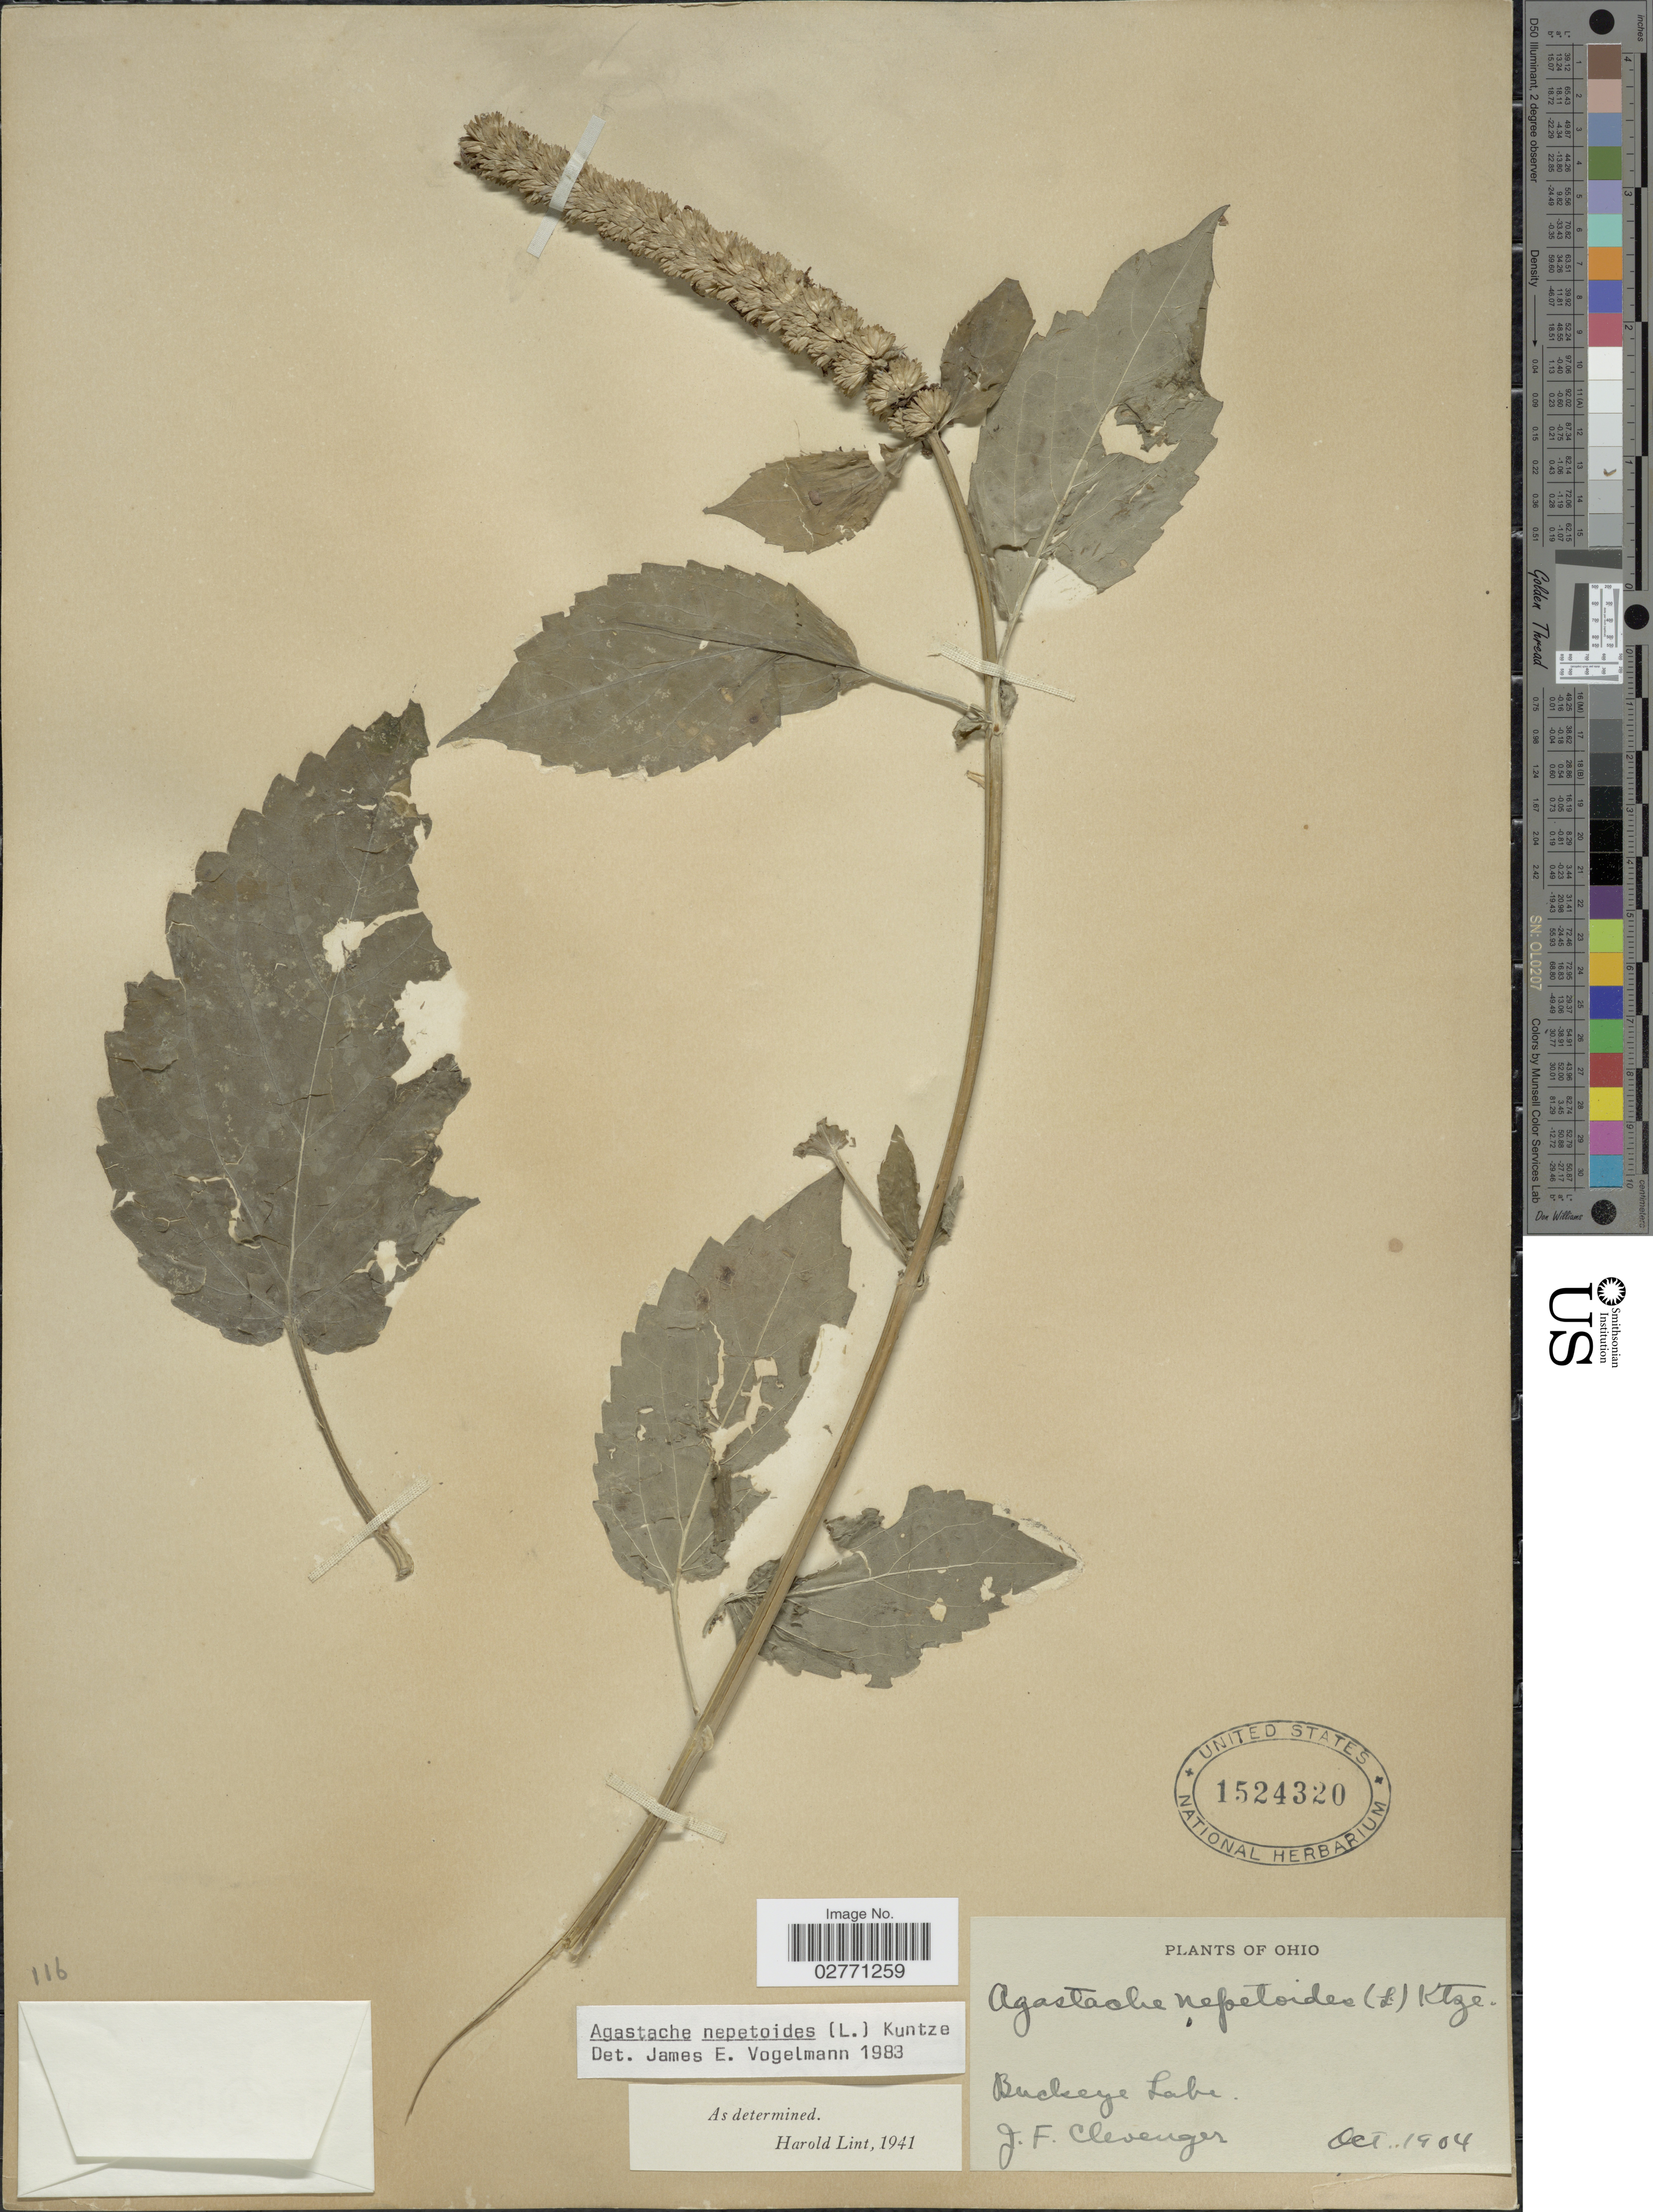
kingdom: Plantae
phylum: Tracheophyta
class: Magnoliopsida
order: Lamiales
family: Lamiaceae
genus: Agastache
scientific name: Agastache nepetoides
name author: (L.) Kuntze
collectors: J. F. Clevenger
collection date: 1904-10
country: United States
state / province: Ohio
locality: Buckeye Labe.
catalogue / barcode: US 1524320